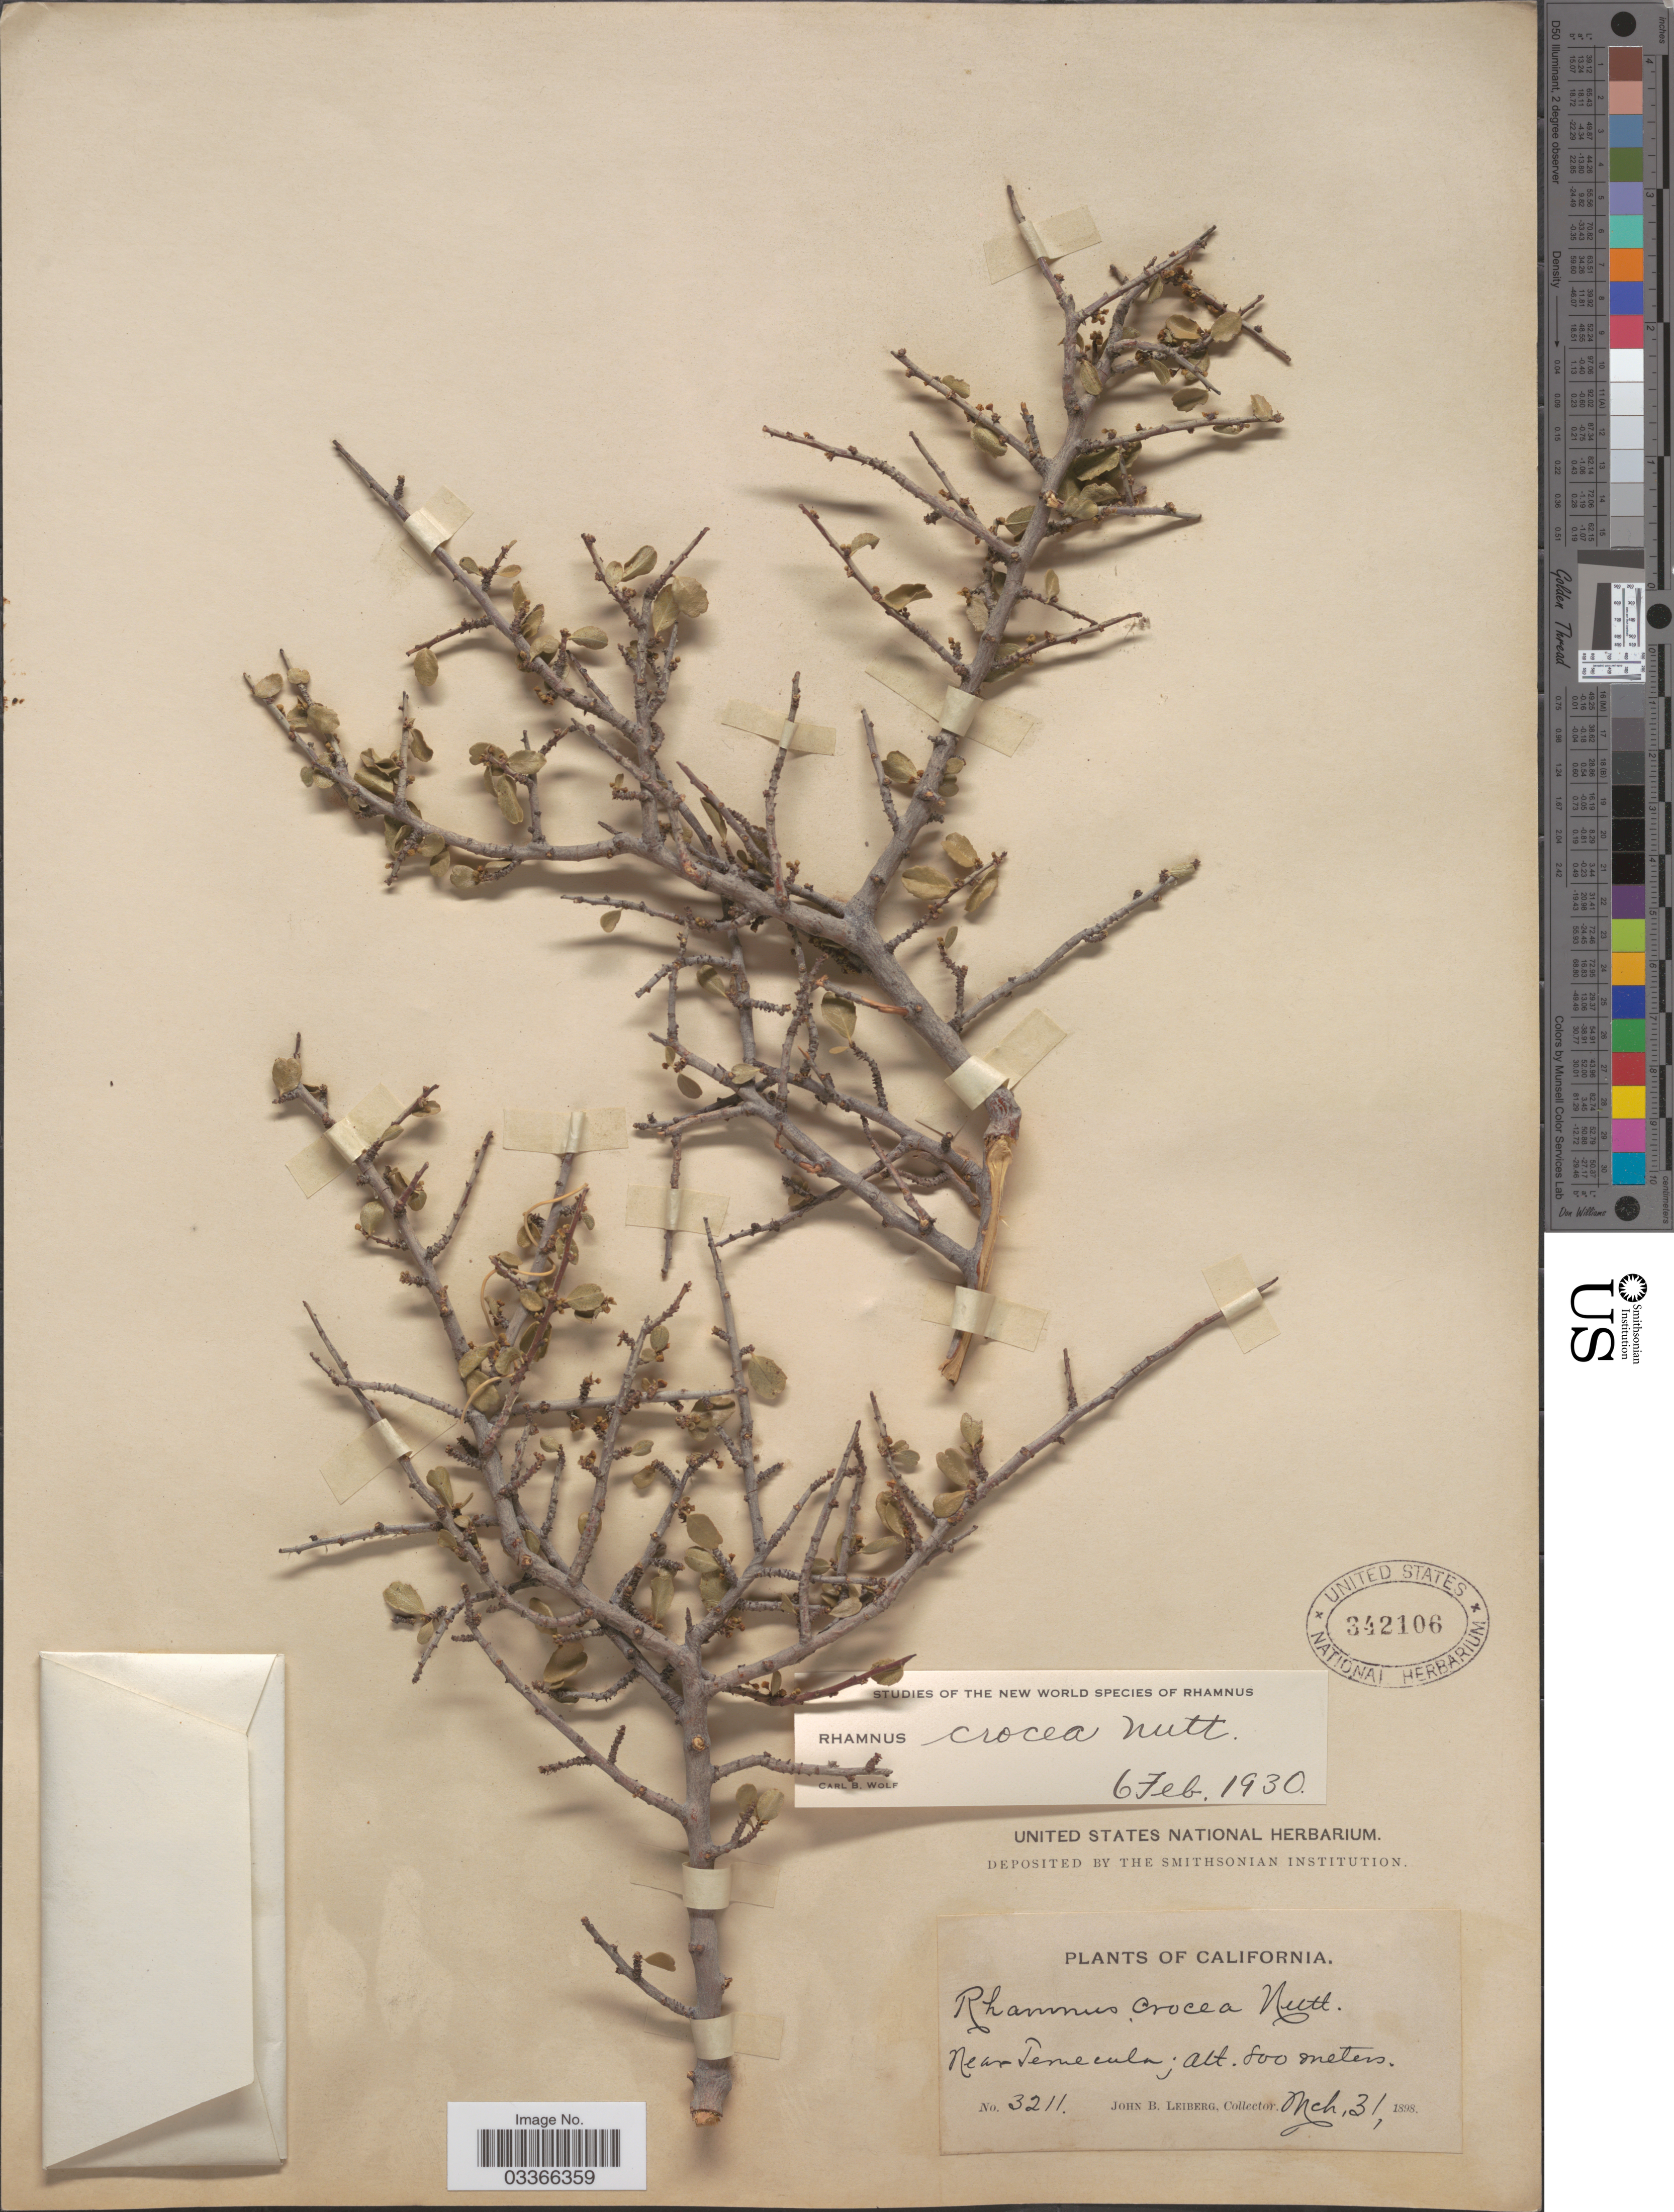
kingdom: Plantae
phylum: Tracheophyta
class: Magnoliopsida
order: Rosales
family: Rhamnaceae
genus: Rhamnus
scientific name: Rhamnus crocea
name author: Nutt.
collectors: J. B. Leiberg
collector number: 3211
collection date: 1898-03-31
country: United States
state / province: California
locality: Near Temecula.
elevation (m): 800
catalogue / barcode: US 342106